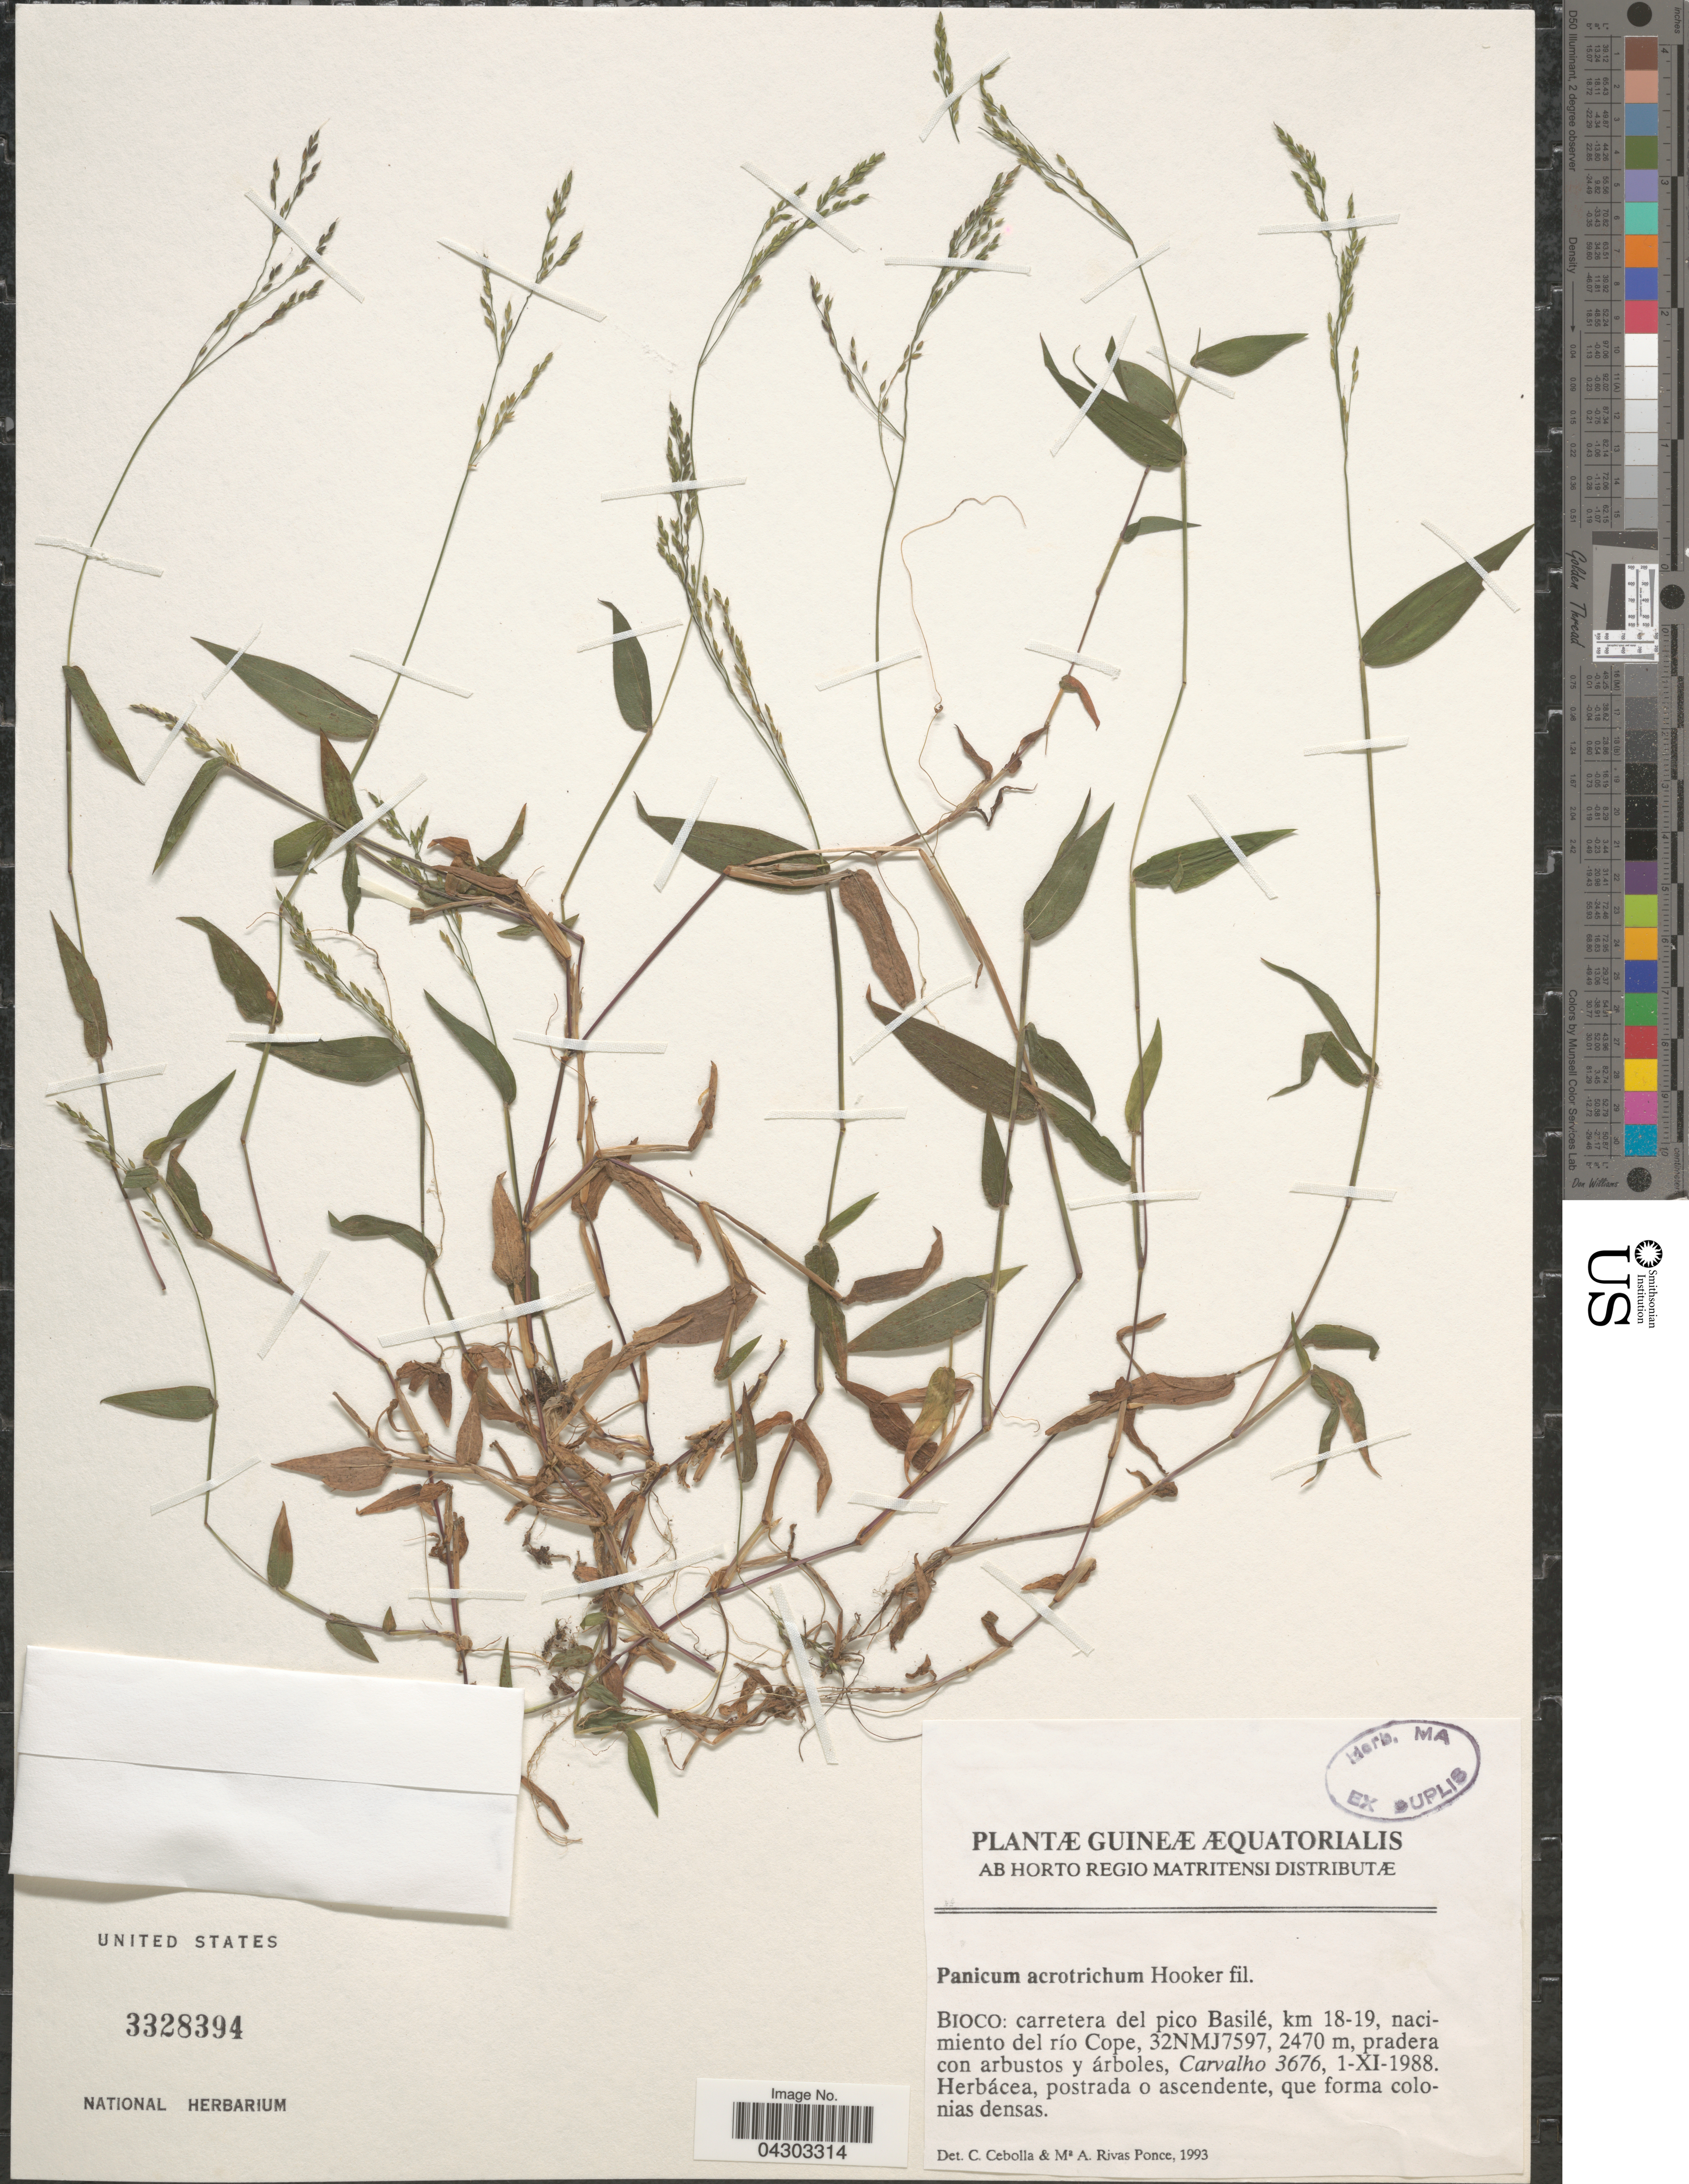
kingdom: Plantae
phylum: Tracheophyta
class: Liliopsida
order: Poales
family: Poaceae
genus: Panicum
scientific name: Panicum acrotrichum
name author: Hook. f.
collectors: Carvalho, --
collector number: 3676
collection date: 1988-11-01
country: Equatorial Guinea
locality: Guineæ Æquatorialis. Bioco: carretera del pico Basilé, km 18-19, nacimiento del río Cope, 32NMJ7597.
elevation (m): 2470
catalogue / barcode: US 3328394